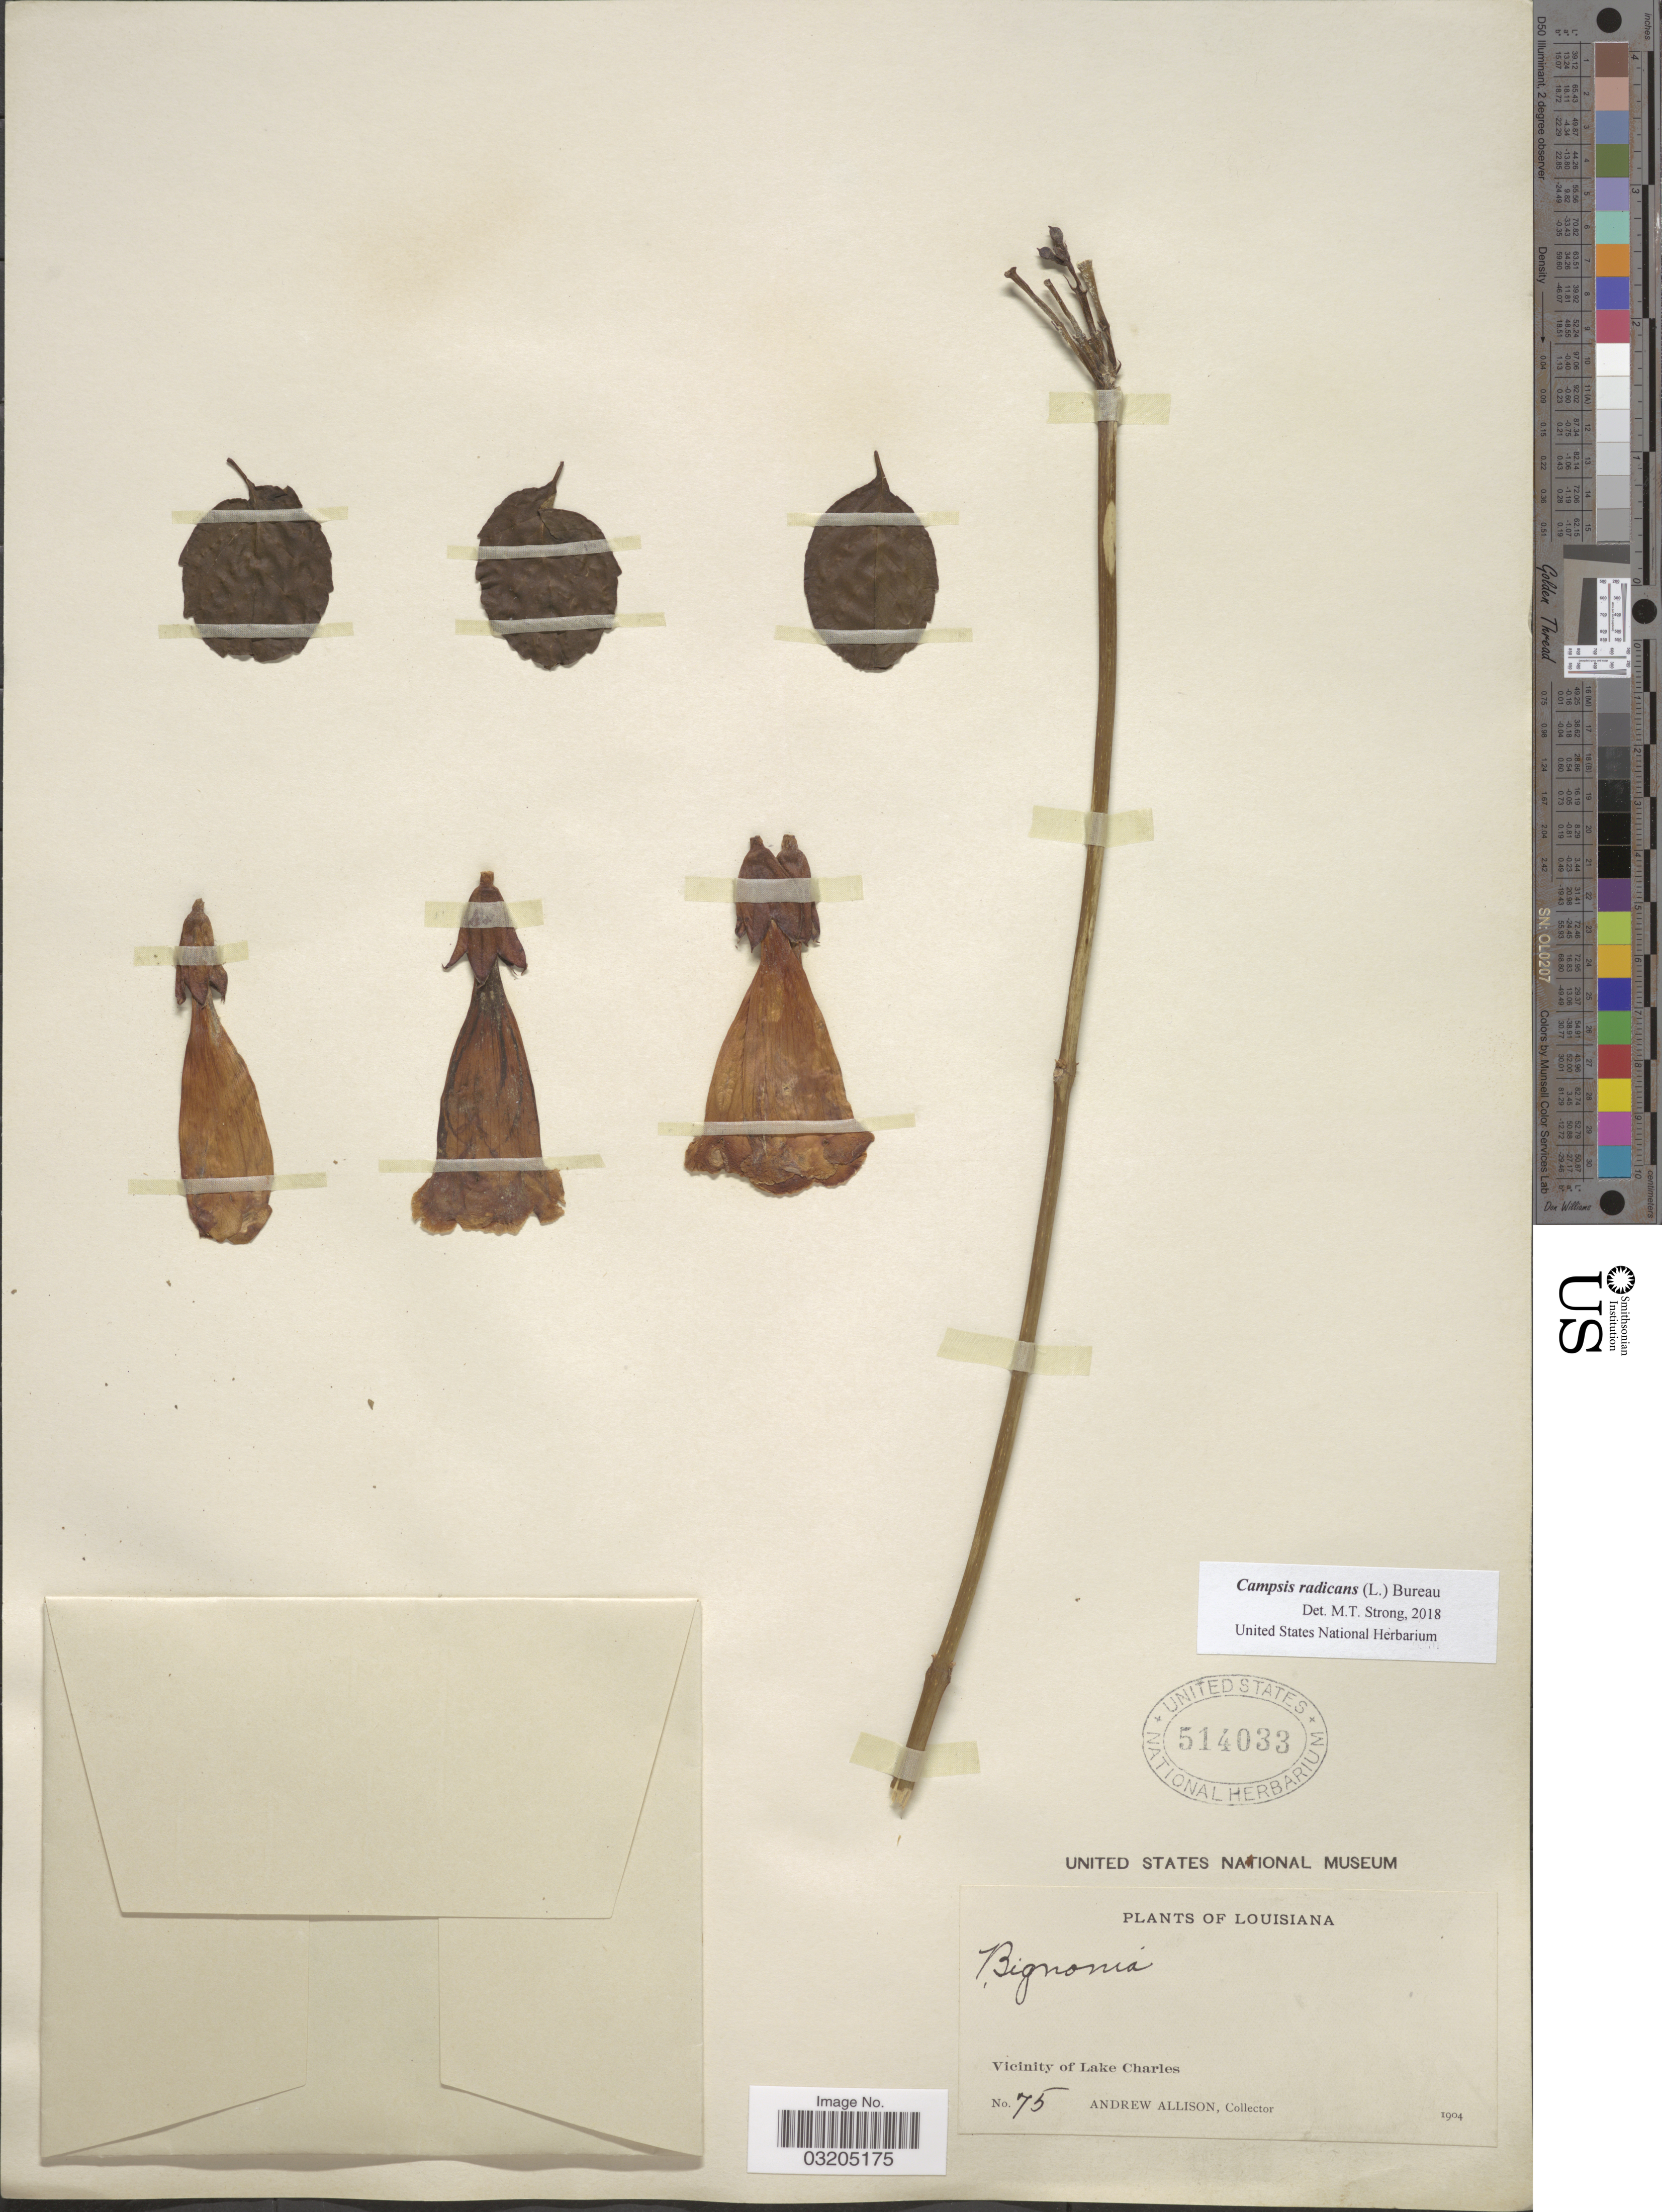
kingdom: Plantae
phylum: Tracheophyta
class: Magnoliopsida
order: Lamiales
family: Bignoniaceae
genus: Campsis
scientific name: Campsis radicans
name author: (L.) Seem.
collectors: A. Allison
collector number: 75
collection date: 1904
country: United States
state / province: Louisiana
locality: Vicinity of Lake Charles.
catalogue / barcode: US 514033